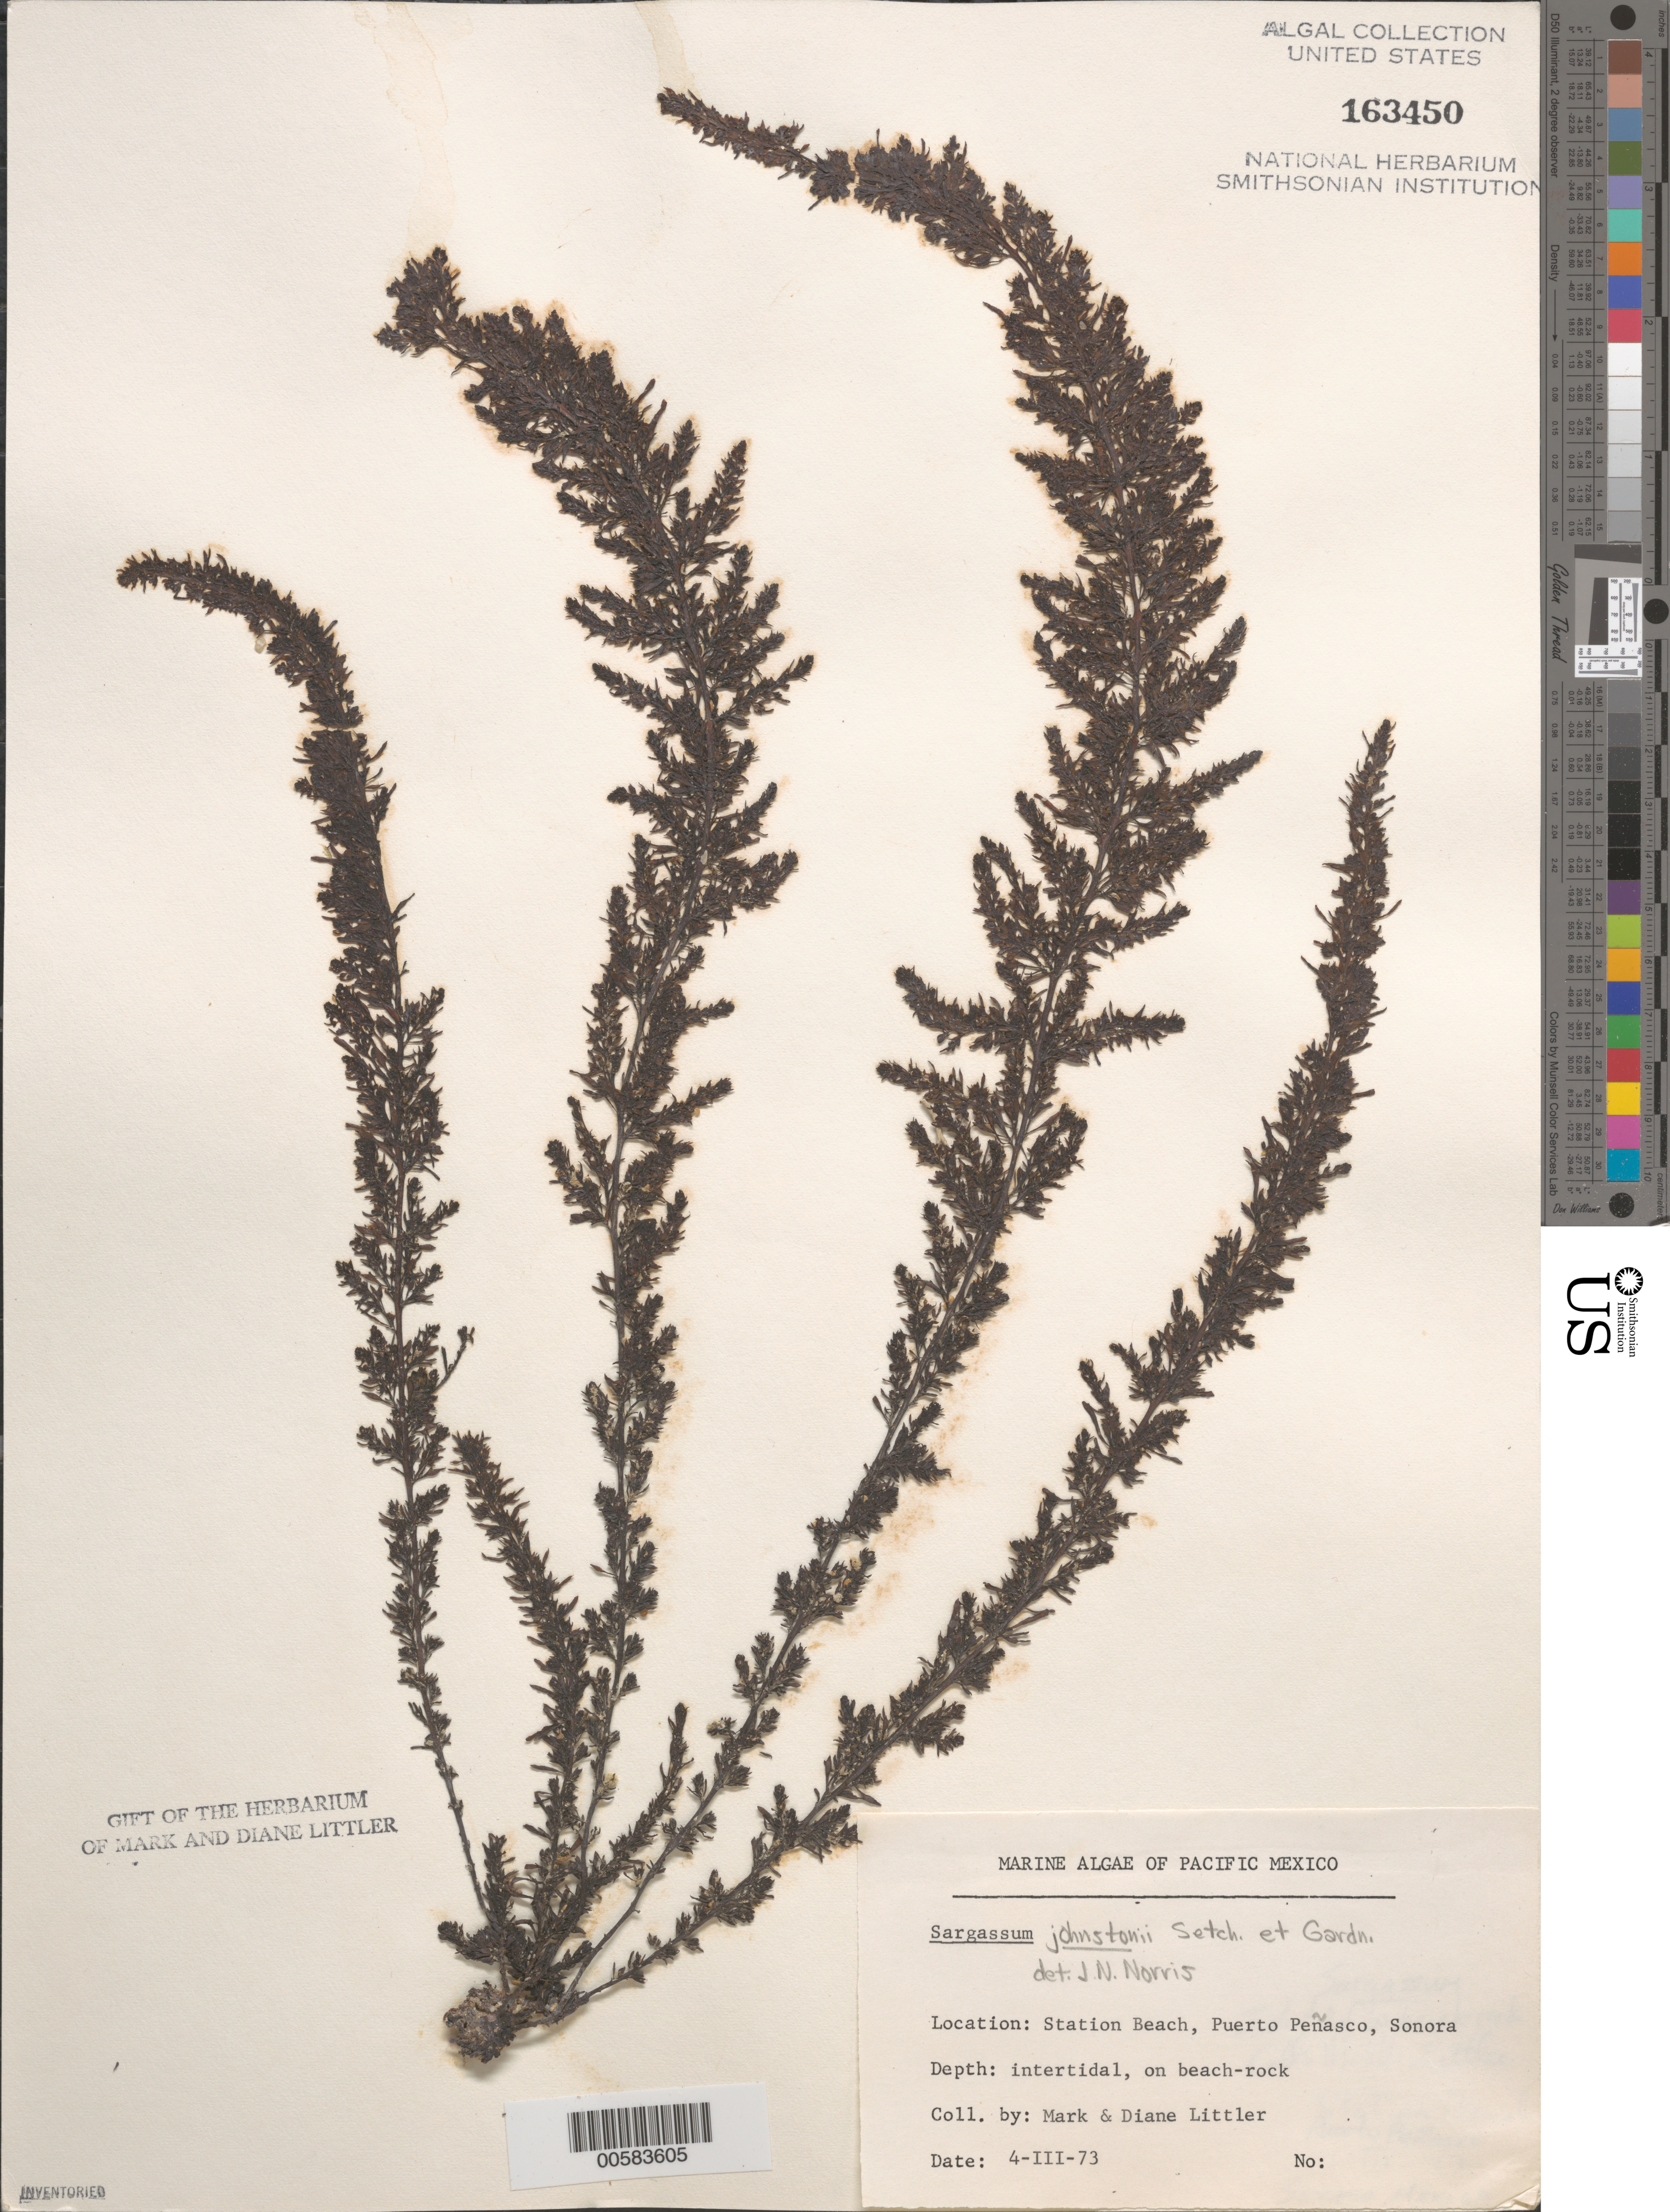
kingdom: Chromista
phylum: Ochrophyta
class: Phaeophyceae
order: Fucales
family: Sargassaceae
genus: Sargassum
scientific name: Sargassum johnstonii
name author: Setchell & N.L. Gardner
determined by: Norris, James N.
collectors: M. M. Littler & D. S. Littler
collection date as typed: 04 Mar 1973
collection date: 1973-03-04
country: Mexico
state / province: Sonora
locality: Station Beach, Puerto Penasco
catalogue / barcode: US 163450